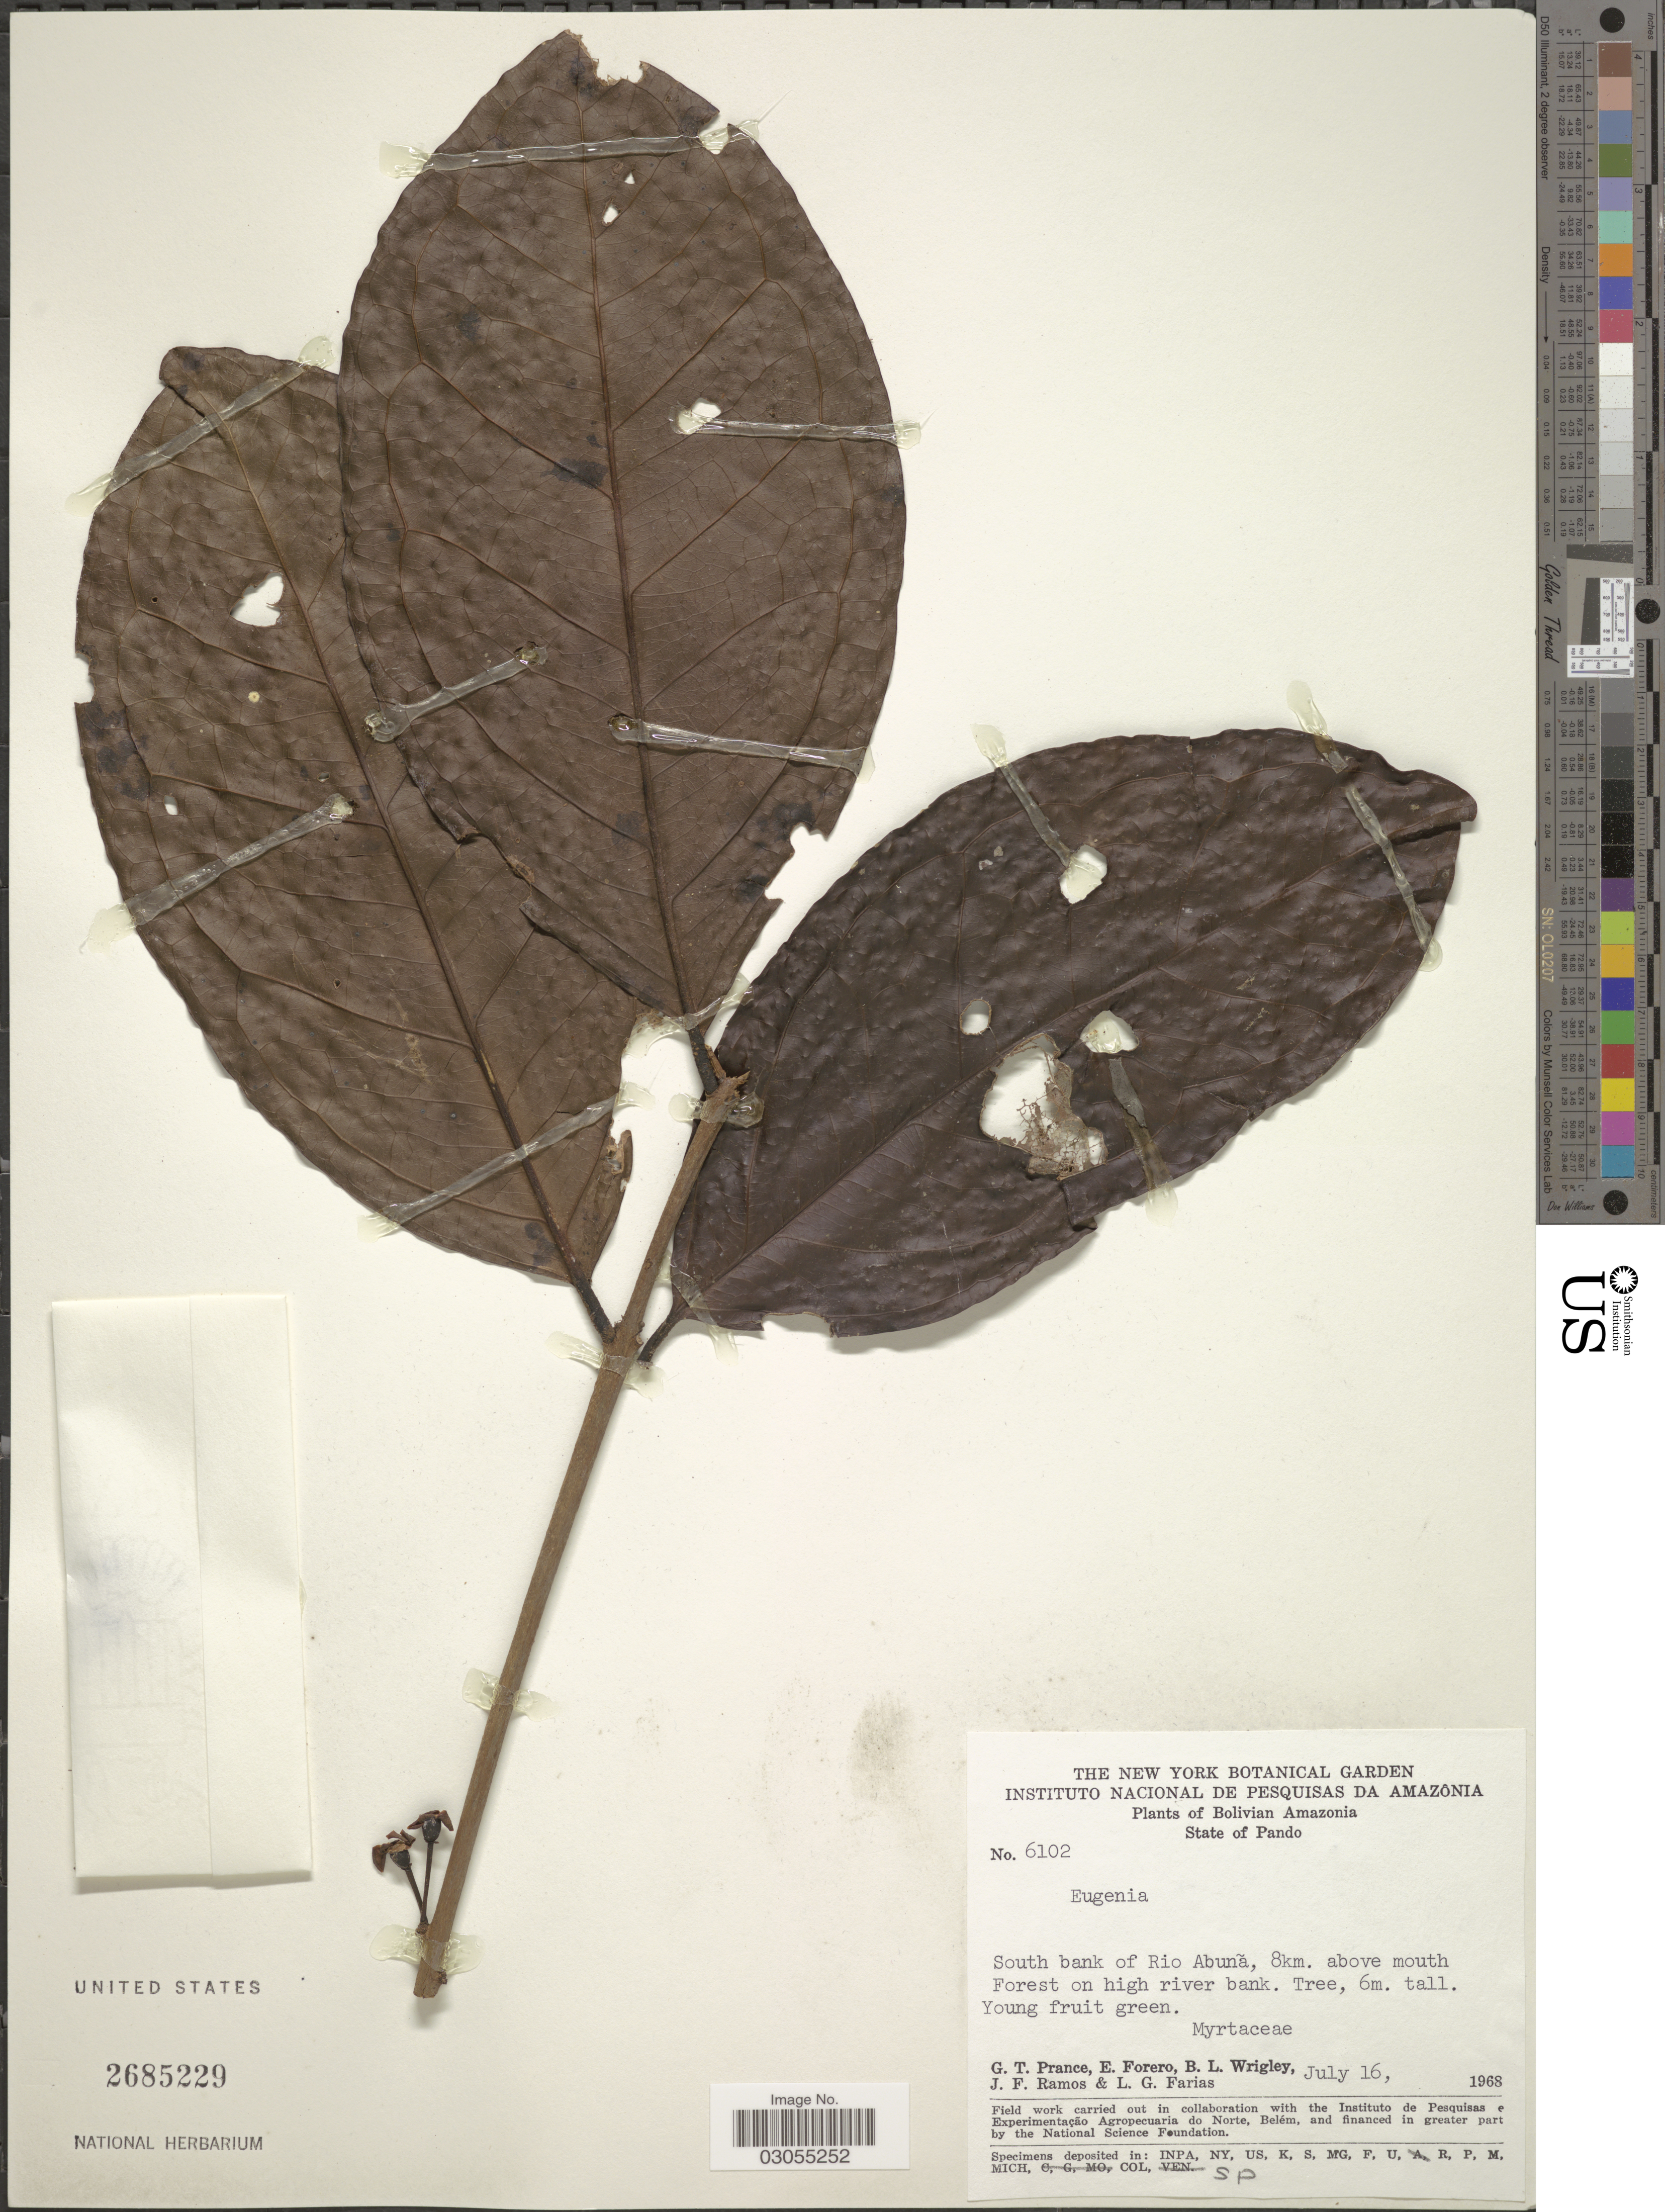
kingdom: Plantae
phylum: Tracheophyta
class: Magnoliopsida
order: Myrtales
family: Myrtaceae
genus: Eugenia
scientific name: Eugenia sp.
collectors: G. T. Prance, E. Forero, B. L. Wrigley, J. F. Ramos & L. G. Farias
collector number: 6102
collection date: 1968-07-16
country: Bolivia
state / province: Pando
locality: Bolivian Amazonia. South bank of Rio Abuña, 8km. above mouth. Forest on high river bank.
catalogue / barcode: US 2685229